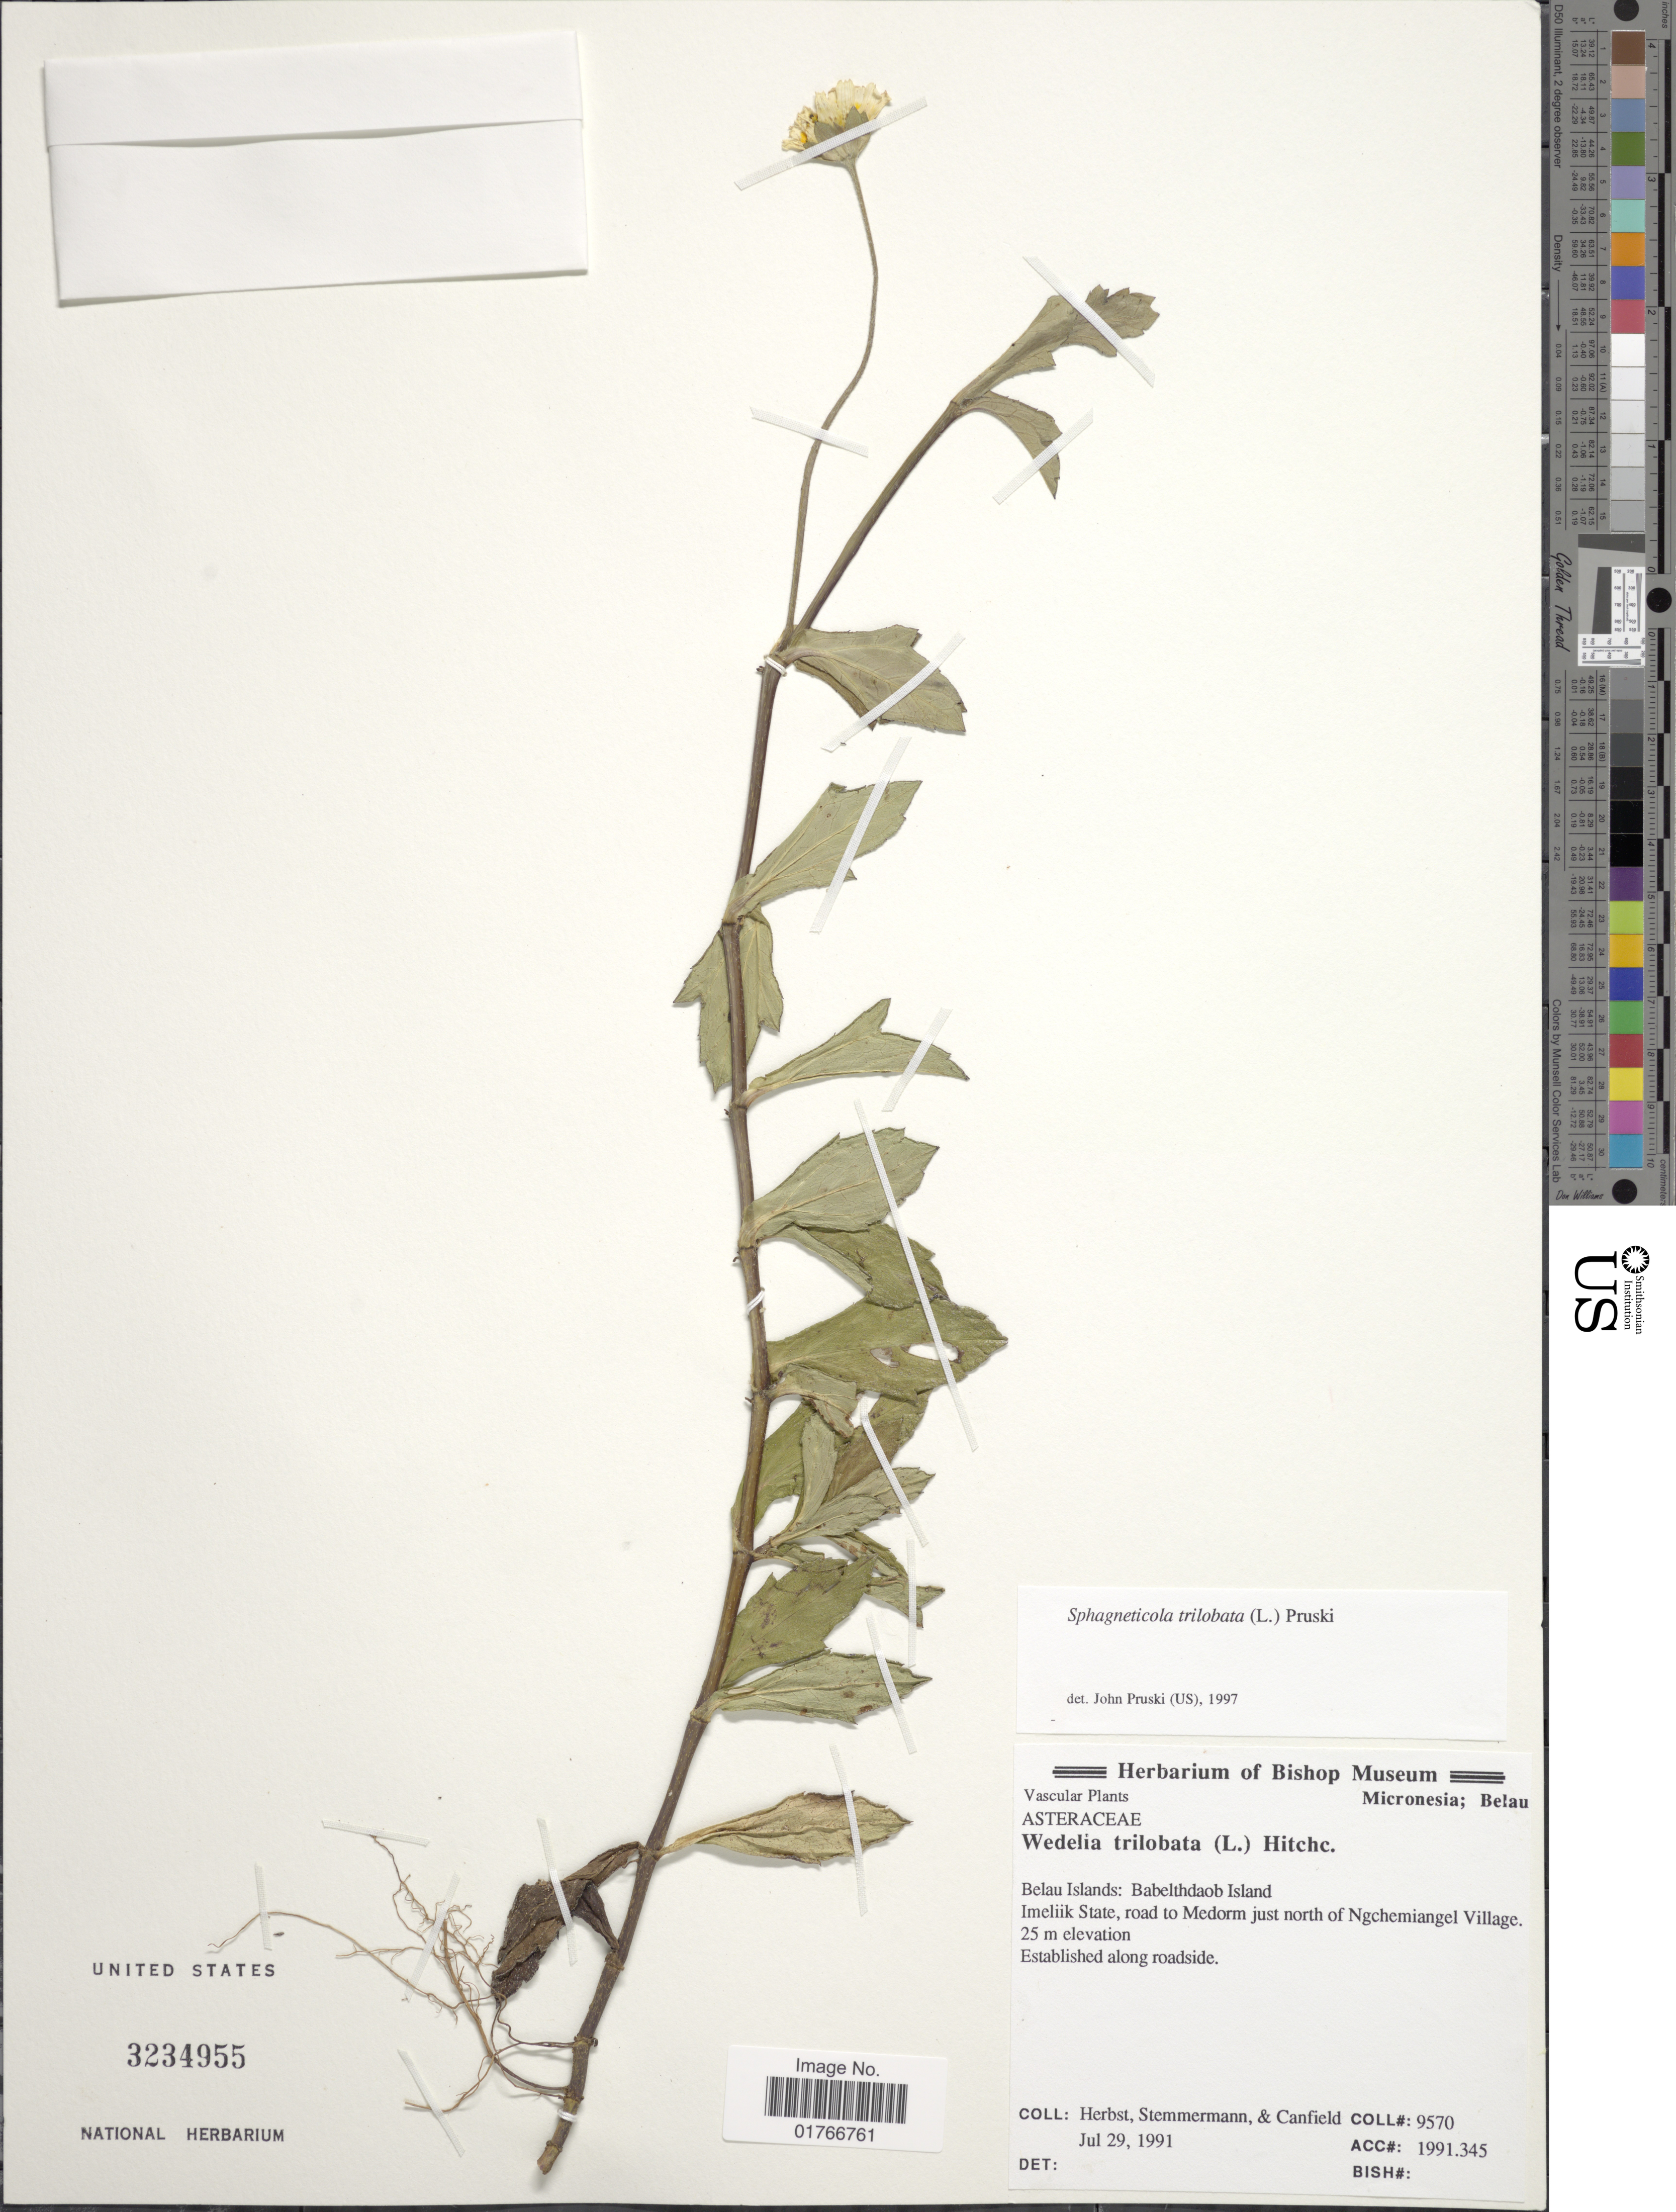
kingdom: Plantae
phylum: Tracheophyta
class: Magnoliopsida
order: Asterales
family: Asteraceae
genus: Sphagneticola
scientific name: Sphagneticola trilobata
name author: (L.) Pruski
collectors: -. Herbst, -. Stemmermann & -. Canfield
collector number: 9570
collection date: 1991-07-29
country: Palau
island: Babeldaob [Babelthuap]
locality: Babelthdaob Island, Imeliik State, road to Medorm just north of Ngchemiangel Village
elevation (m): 25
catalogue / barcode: US 3234955